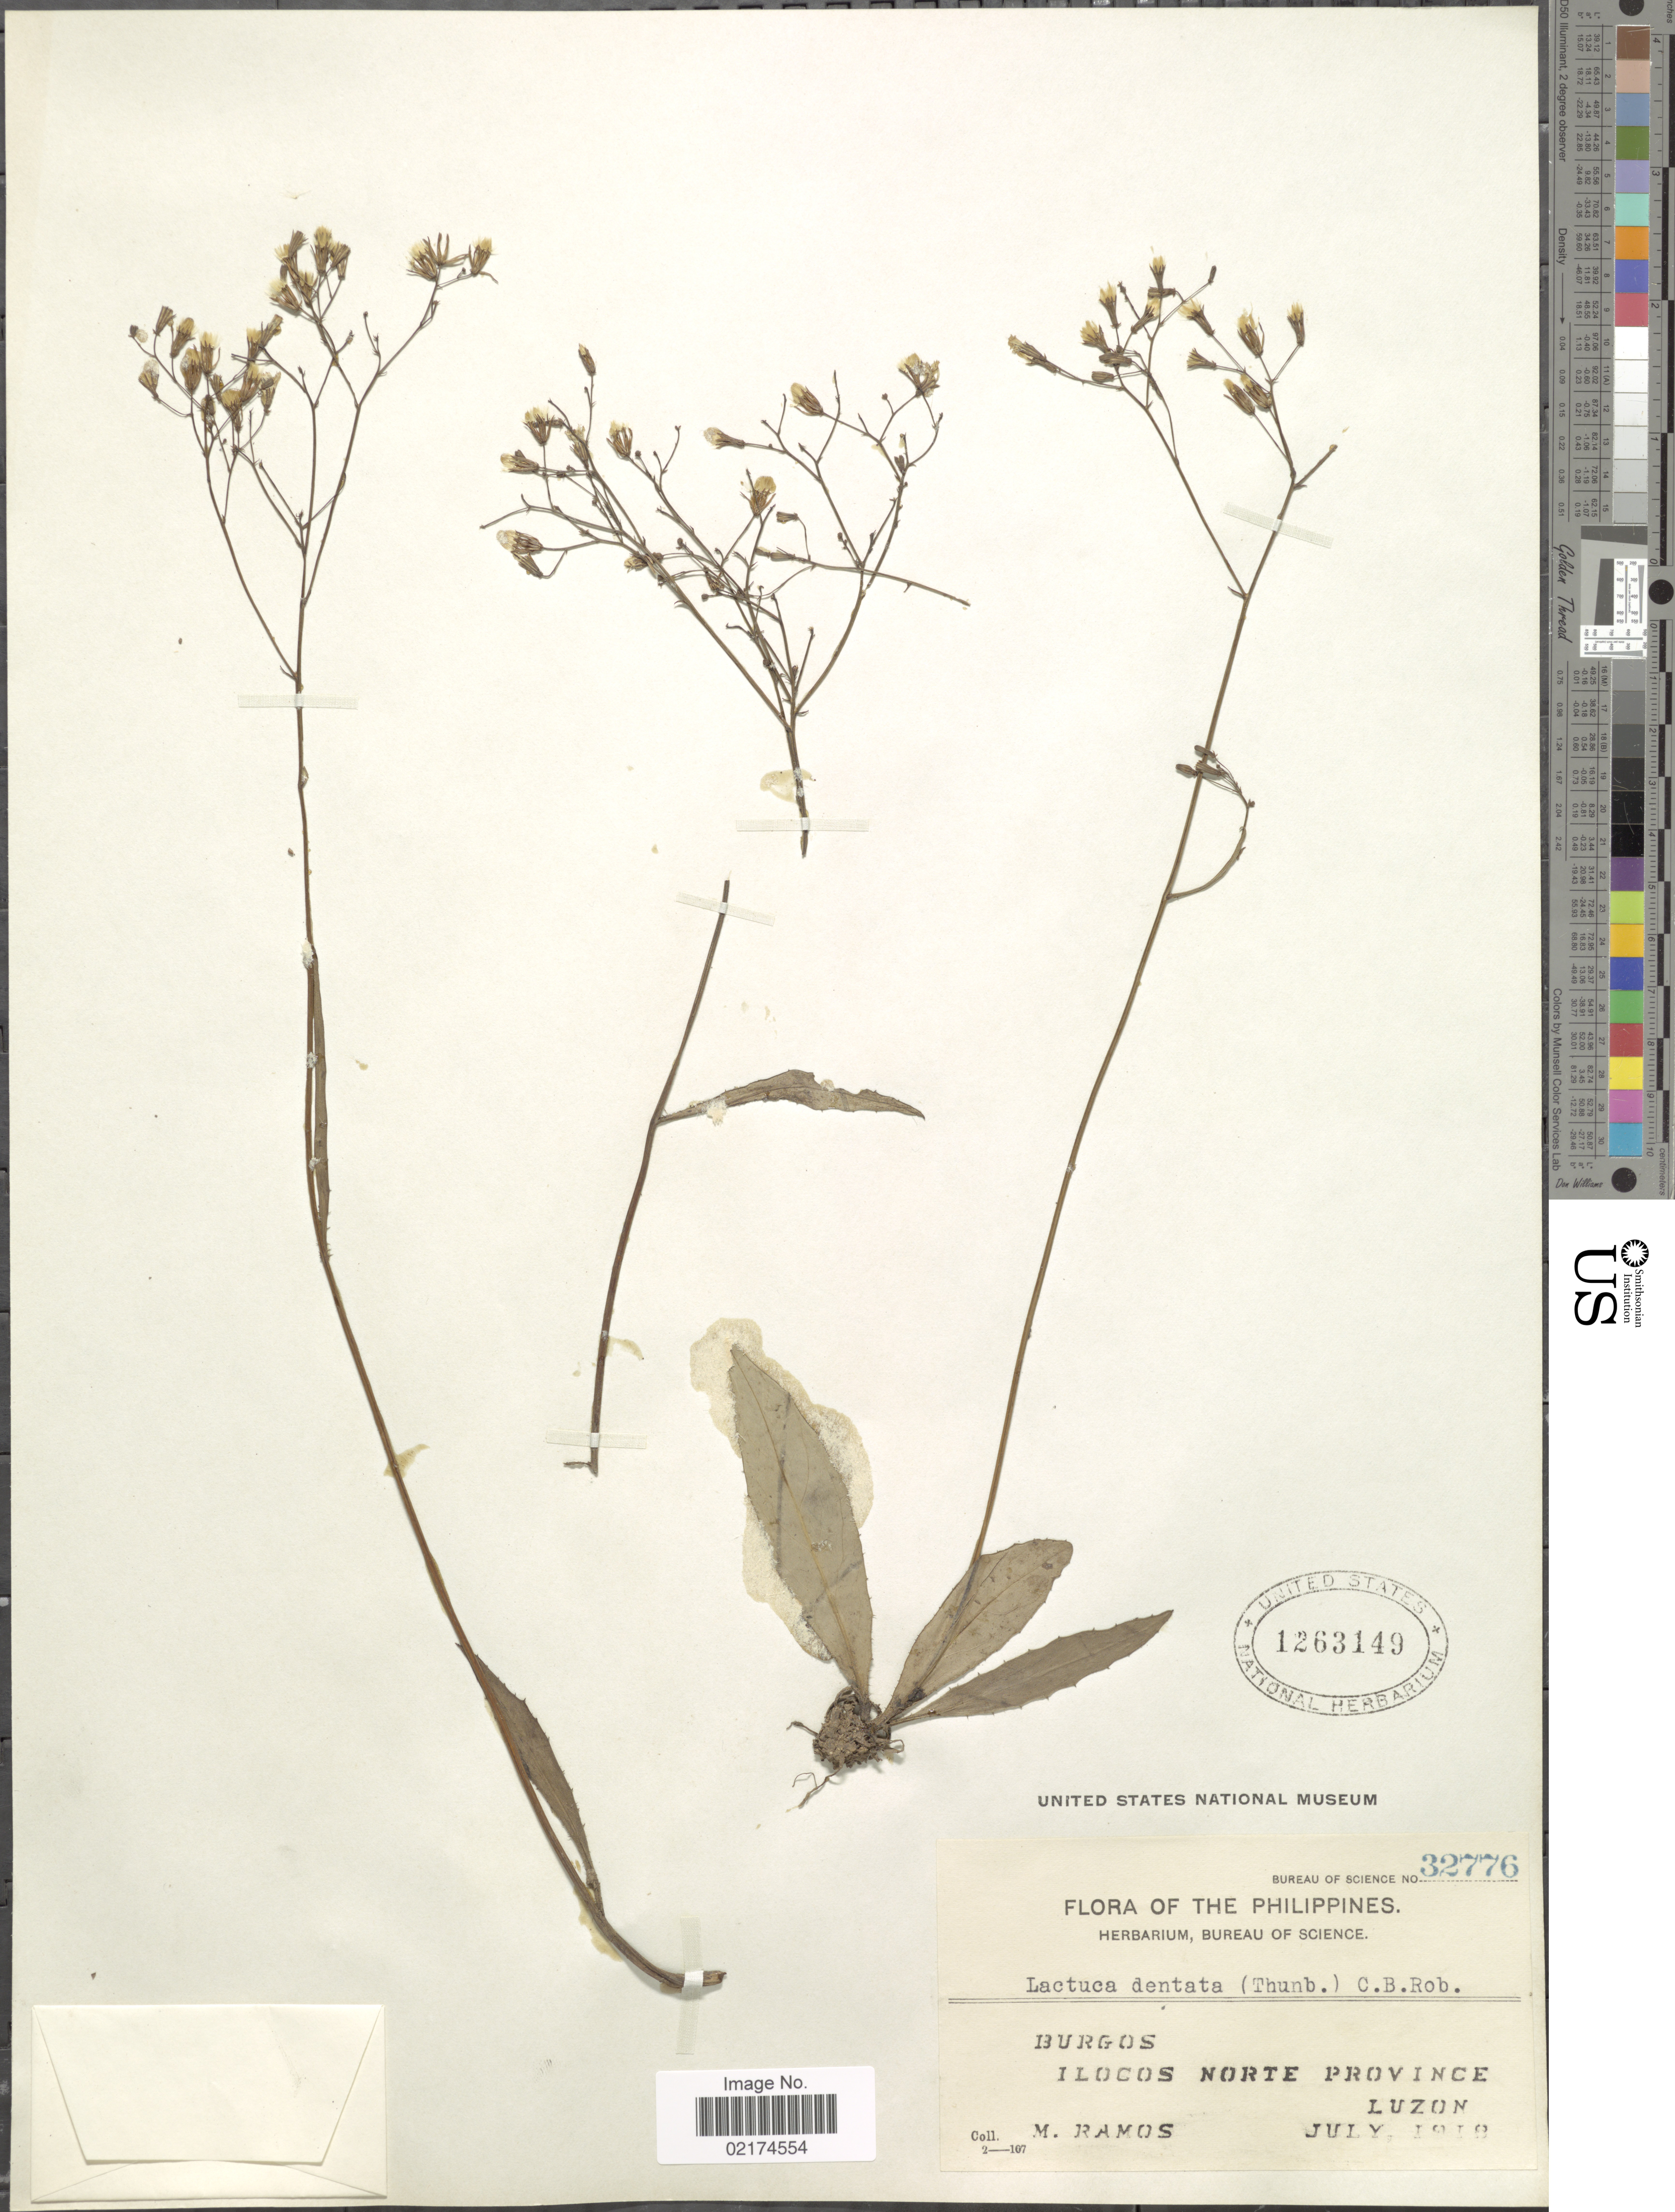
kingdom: Plantae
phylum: Tracheophyta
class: Magnoliopsida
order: Asterales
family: Asteraceae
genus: Ixeridium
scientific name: Ixeridium dentatum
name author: (Thunb.) Tzvelev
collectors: M. Ramos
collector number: Bureau Of Science 32776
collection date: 1918-07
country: Philippines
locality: Burgos, Ilocos Norte Province, Luzon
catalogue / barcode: US 1263149